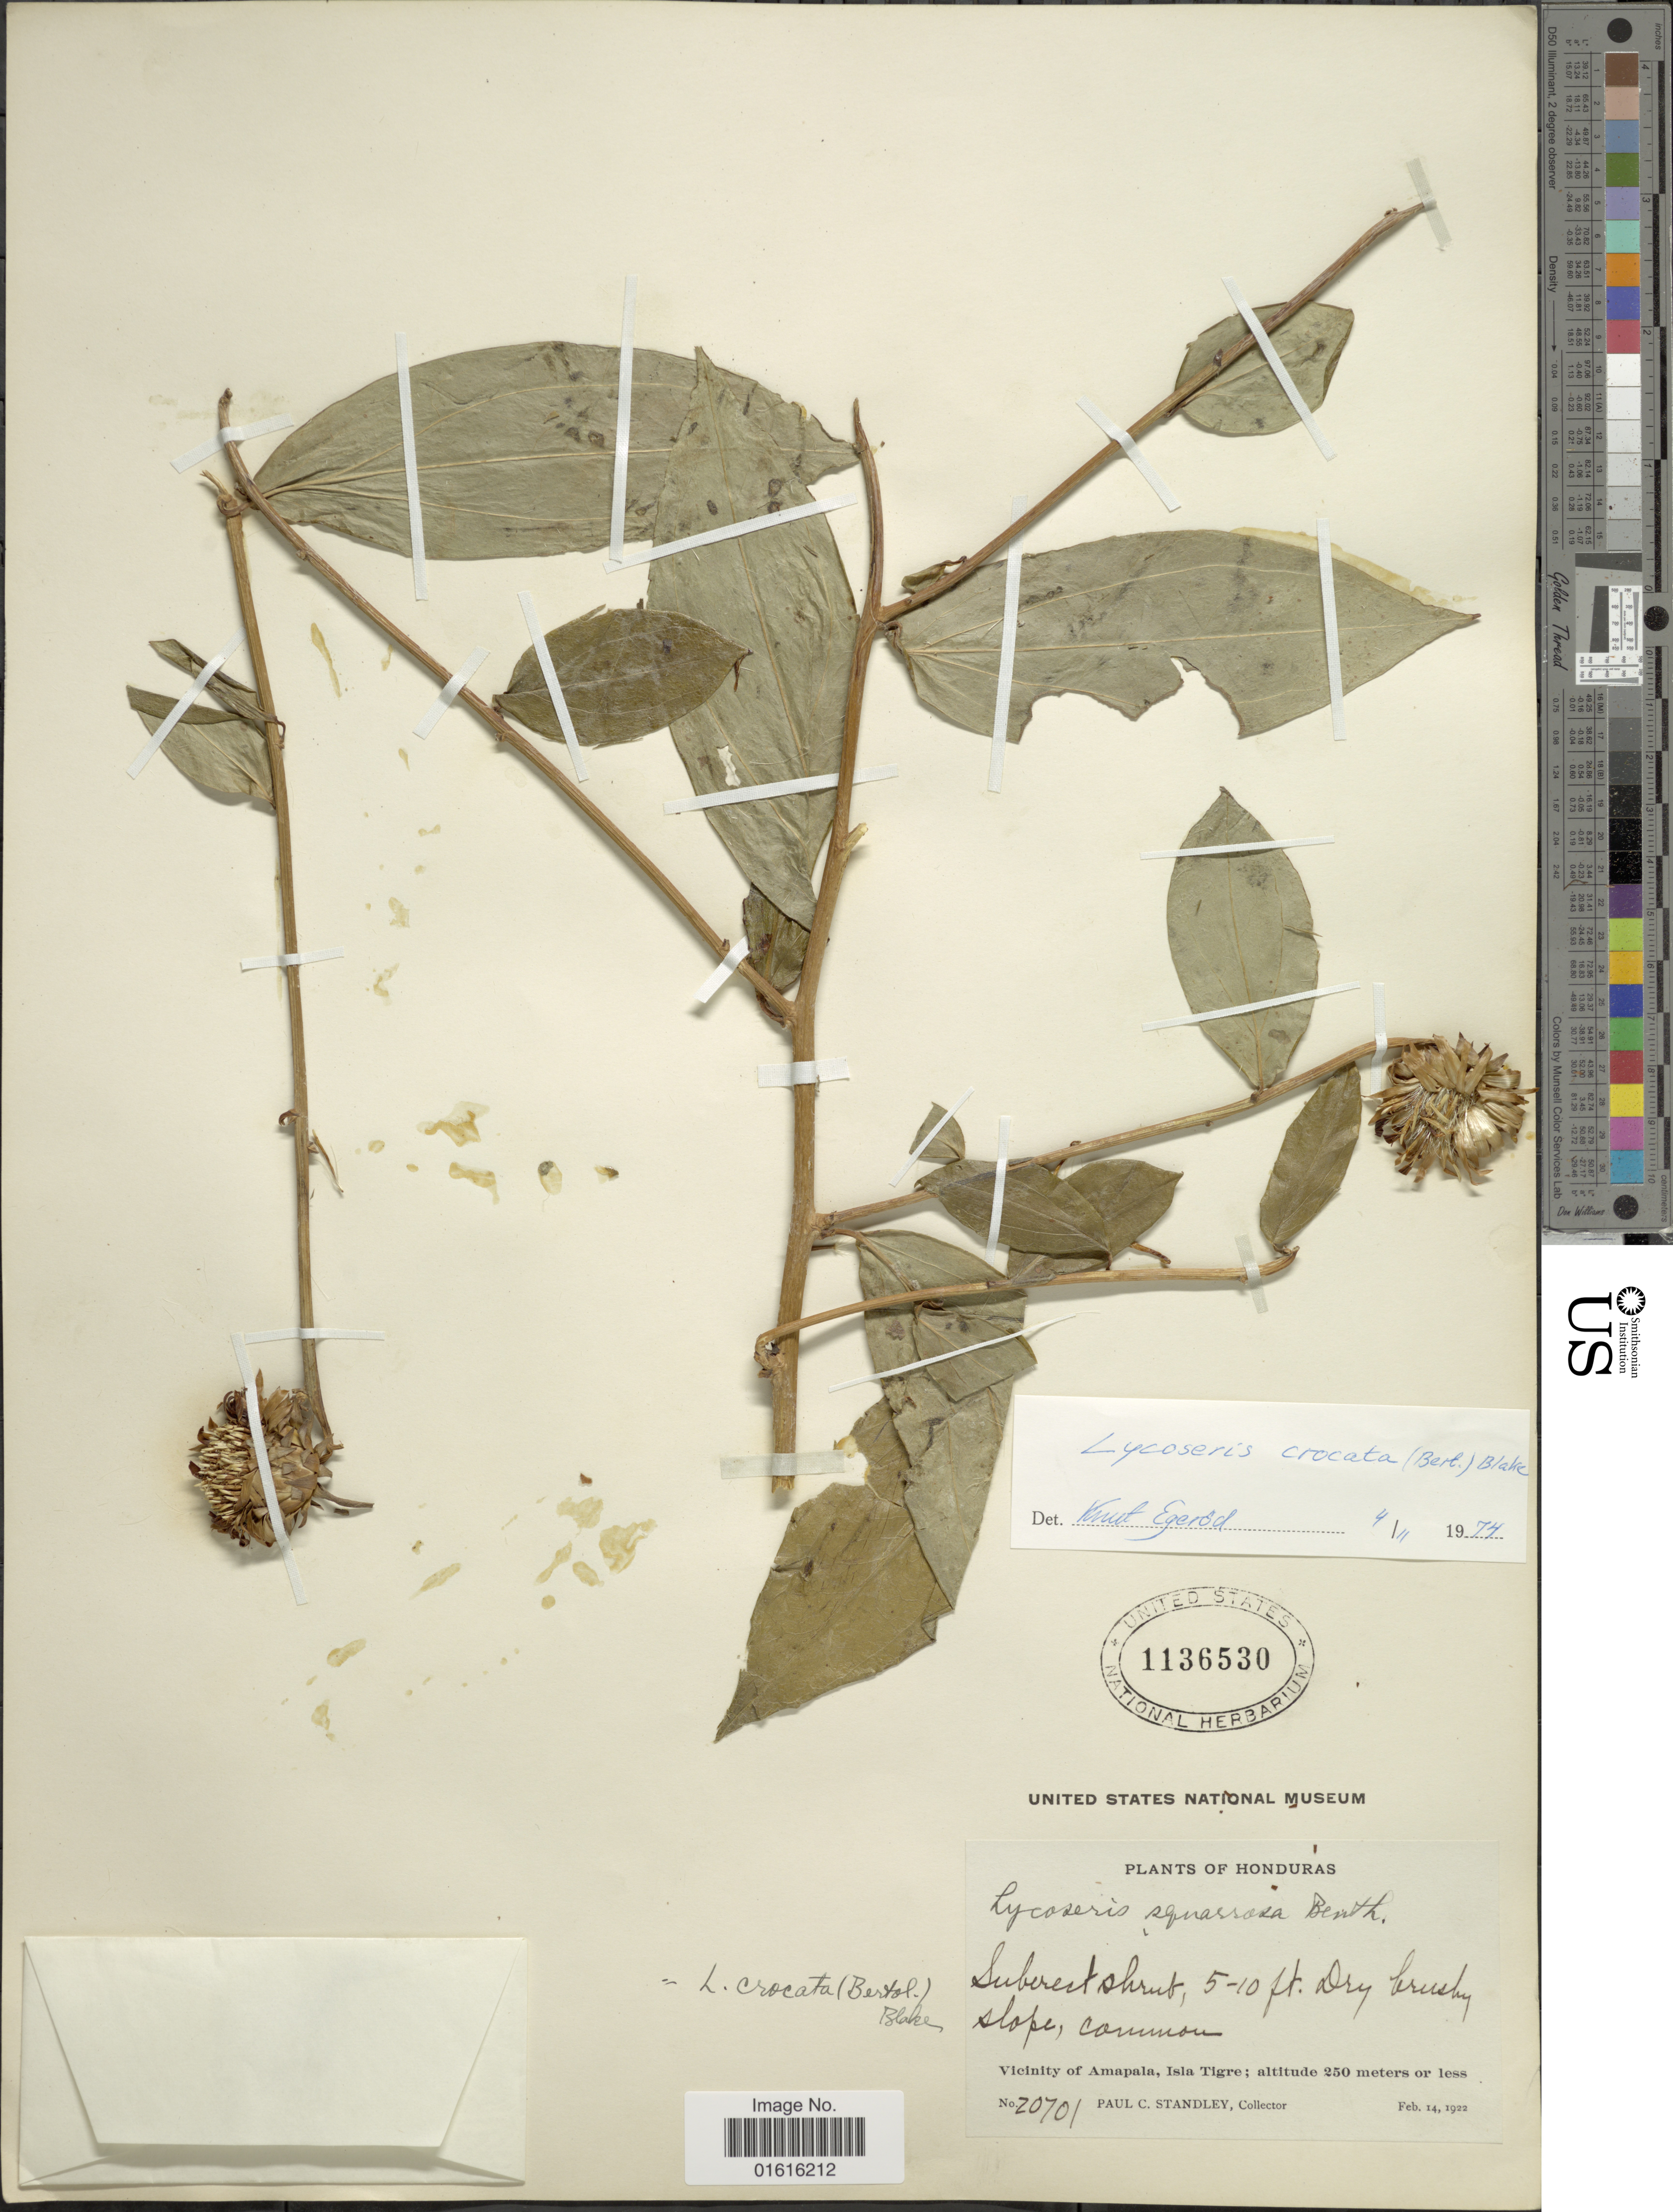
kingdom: Plantae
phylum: Tracheophyta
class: Magnoliopsida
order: Asterales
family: Asteraceae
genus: Lycoseris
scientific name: Lycoseris crocata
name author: S.F. Blake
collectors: P. C. Standley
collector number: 20701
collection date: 1922-02-14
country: Honduras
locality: Honduras. Vicinity of Amapala, Isla Tigre.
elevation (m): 250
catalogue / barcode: US 1136530